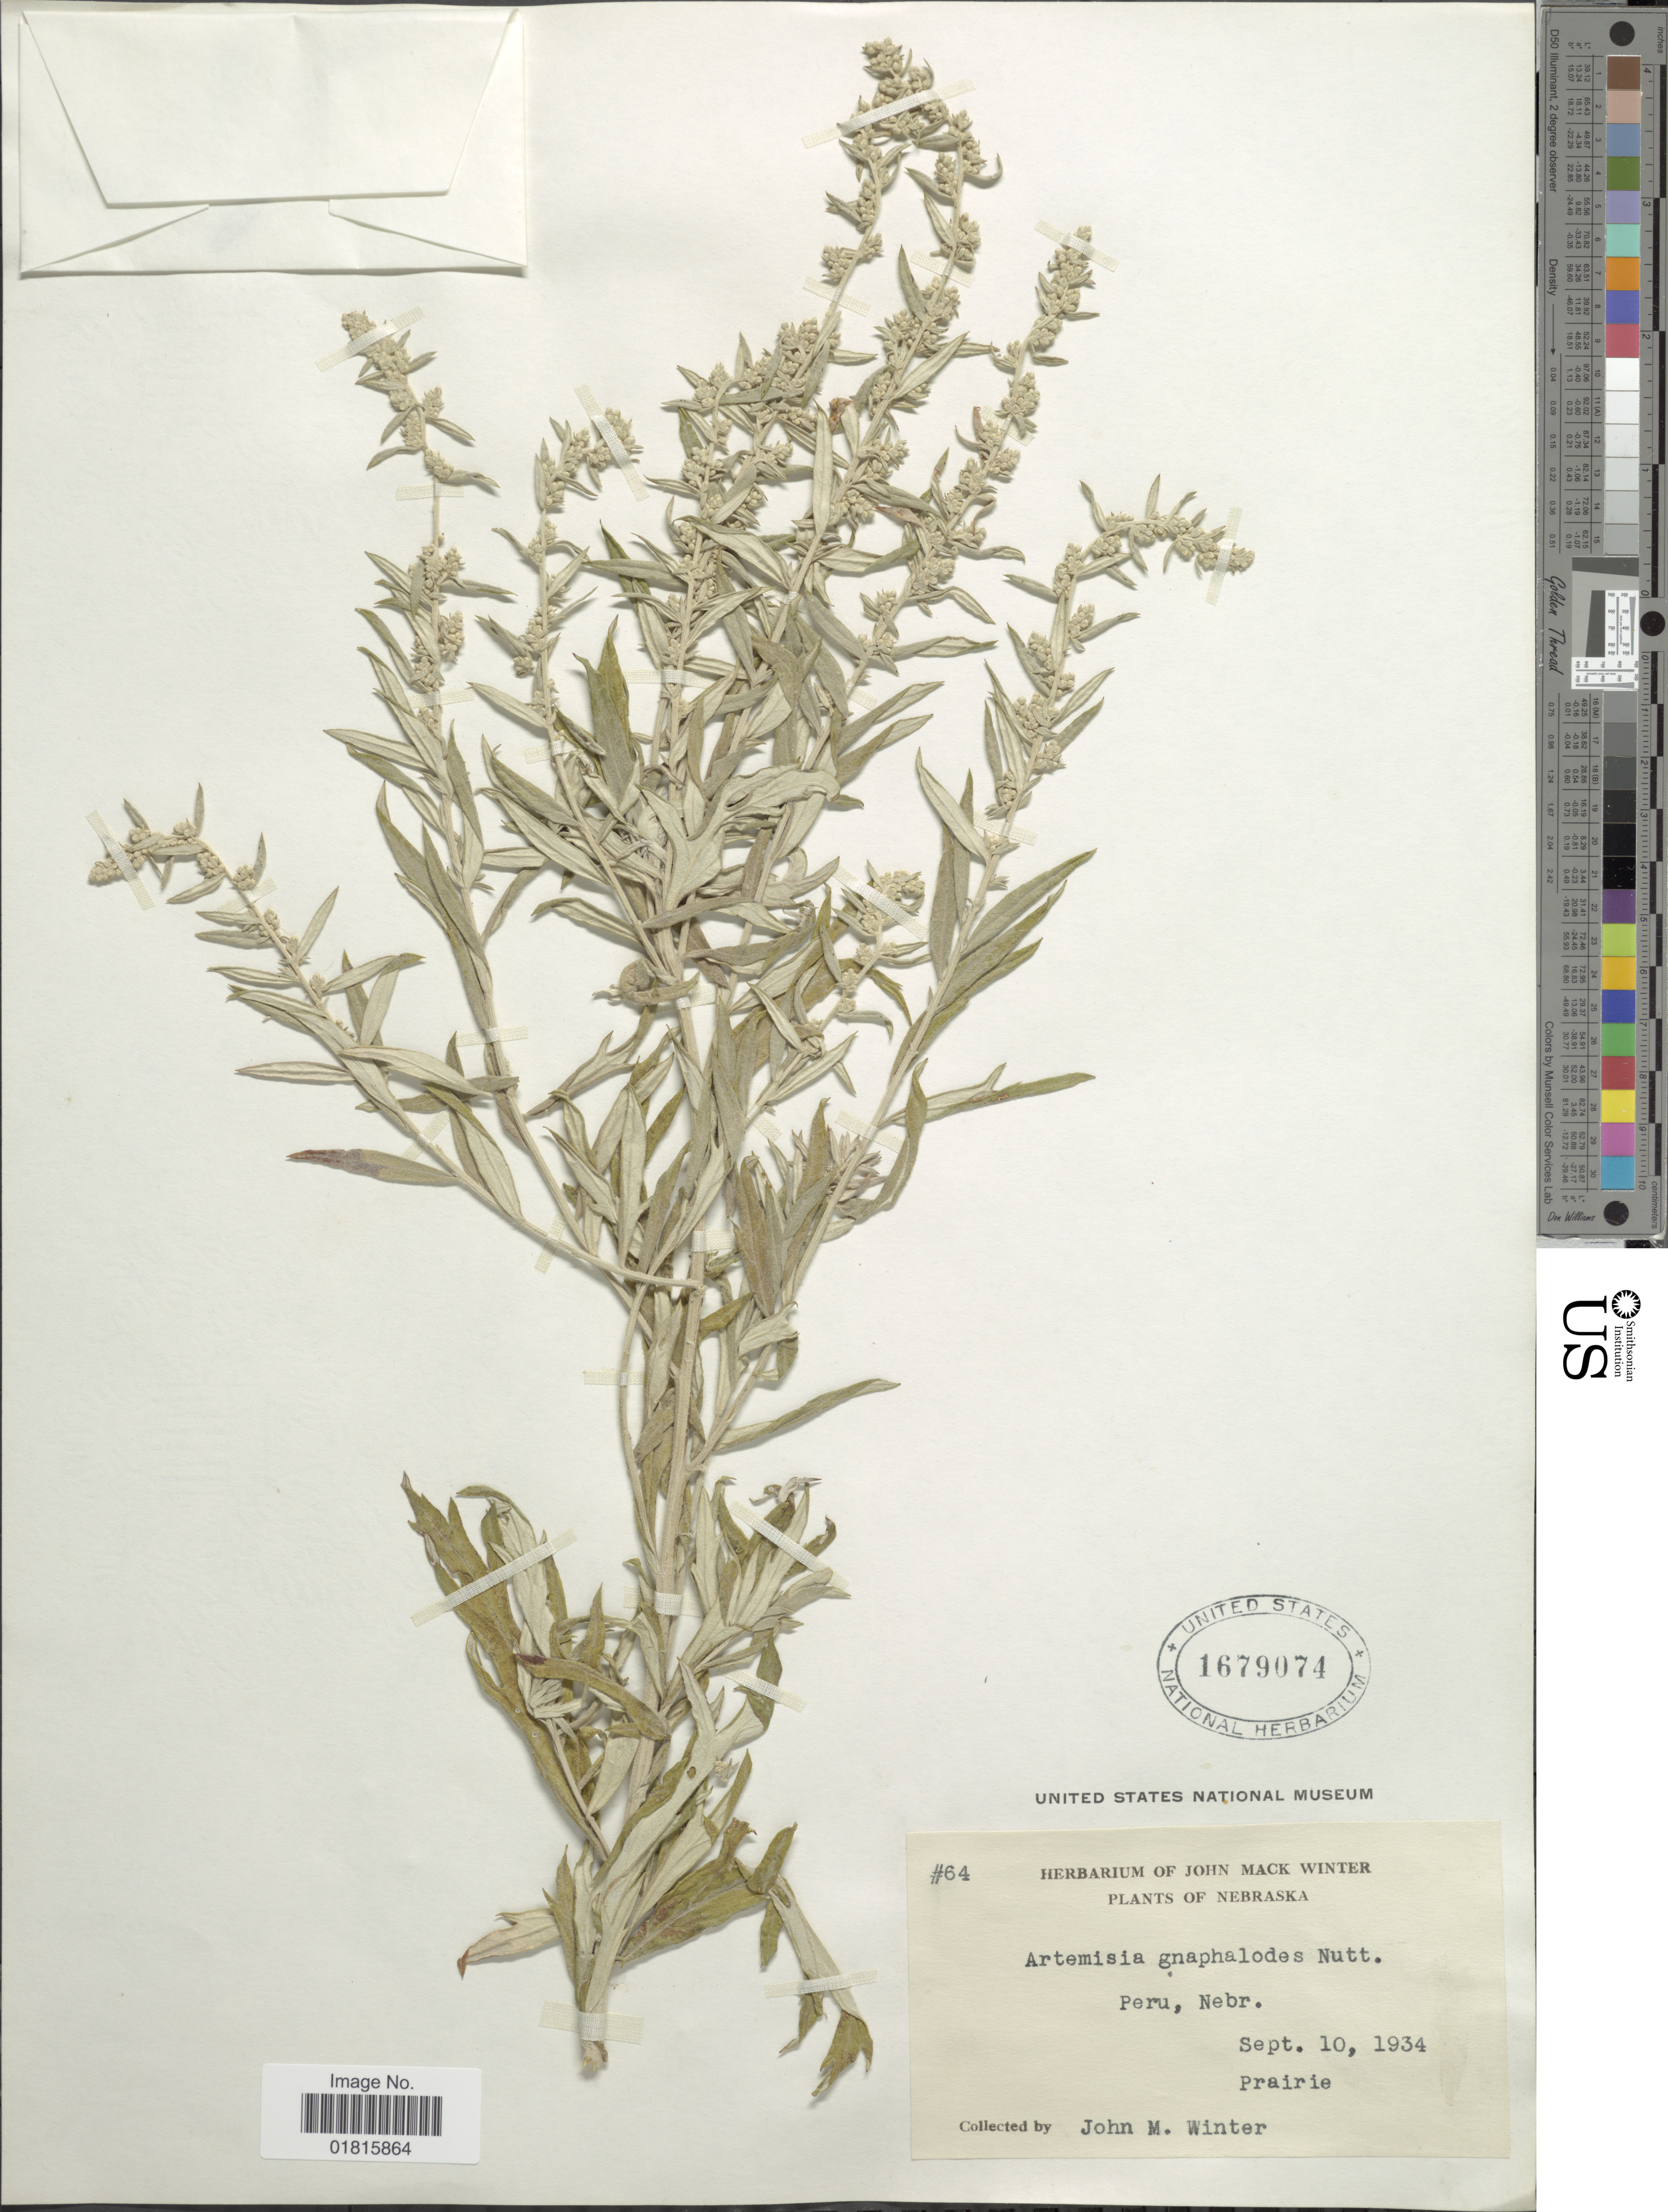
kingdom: Plantae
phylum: Tracheophyta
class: Magnoliopsida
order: Asterales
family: Asteraceae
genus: Artemisia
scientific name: Artemisia gnaphaloides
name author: Nutt.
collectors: J. M. Winter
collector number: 64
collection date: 1934-09-10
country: United States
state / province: Nebraska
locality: Peru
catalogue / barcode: US 1679074